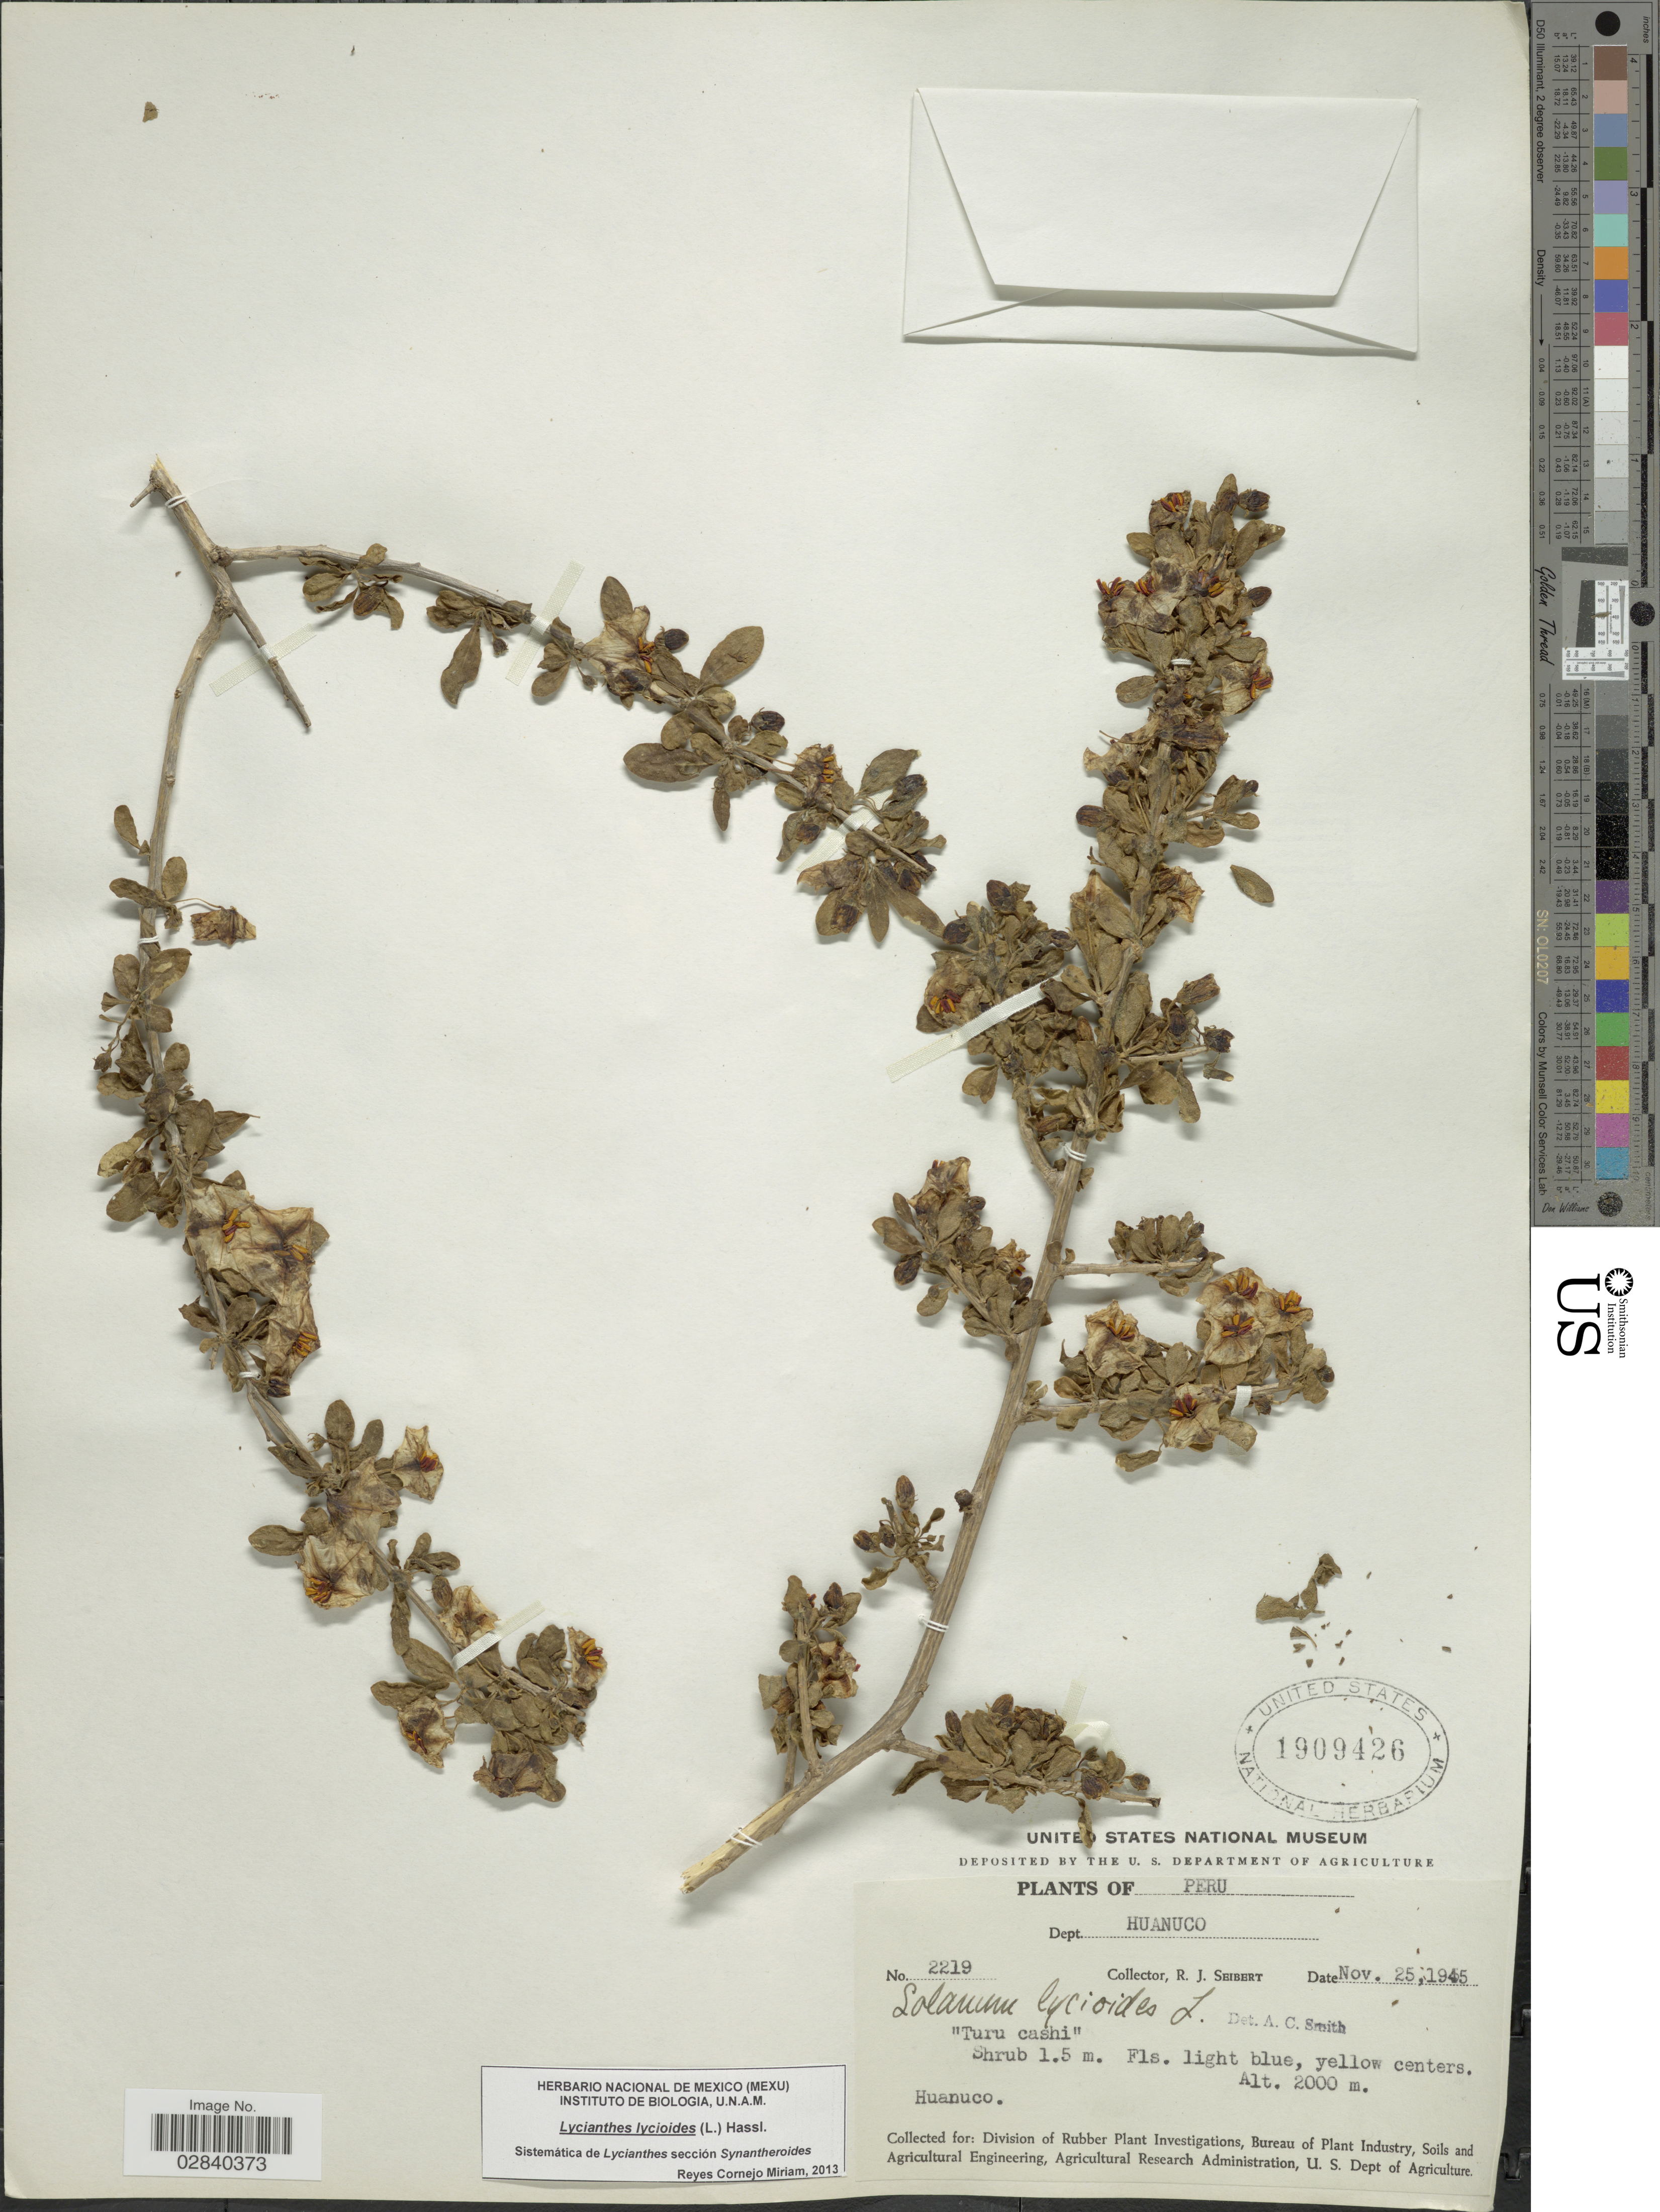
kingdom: Plantae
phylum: Tracheophyta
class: Magnoliopsida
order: Solanales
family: Solanaceae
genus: Lycianthes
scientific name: Lycianthes lycioides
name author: (L.) Hassl.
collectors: R. J. Seibert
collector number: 2219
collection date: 1945-11-25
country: Peru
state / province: Huánuco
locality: Dept. Huanuco. Huanuco.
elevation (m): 2000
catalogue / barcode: US 1909426